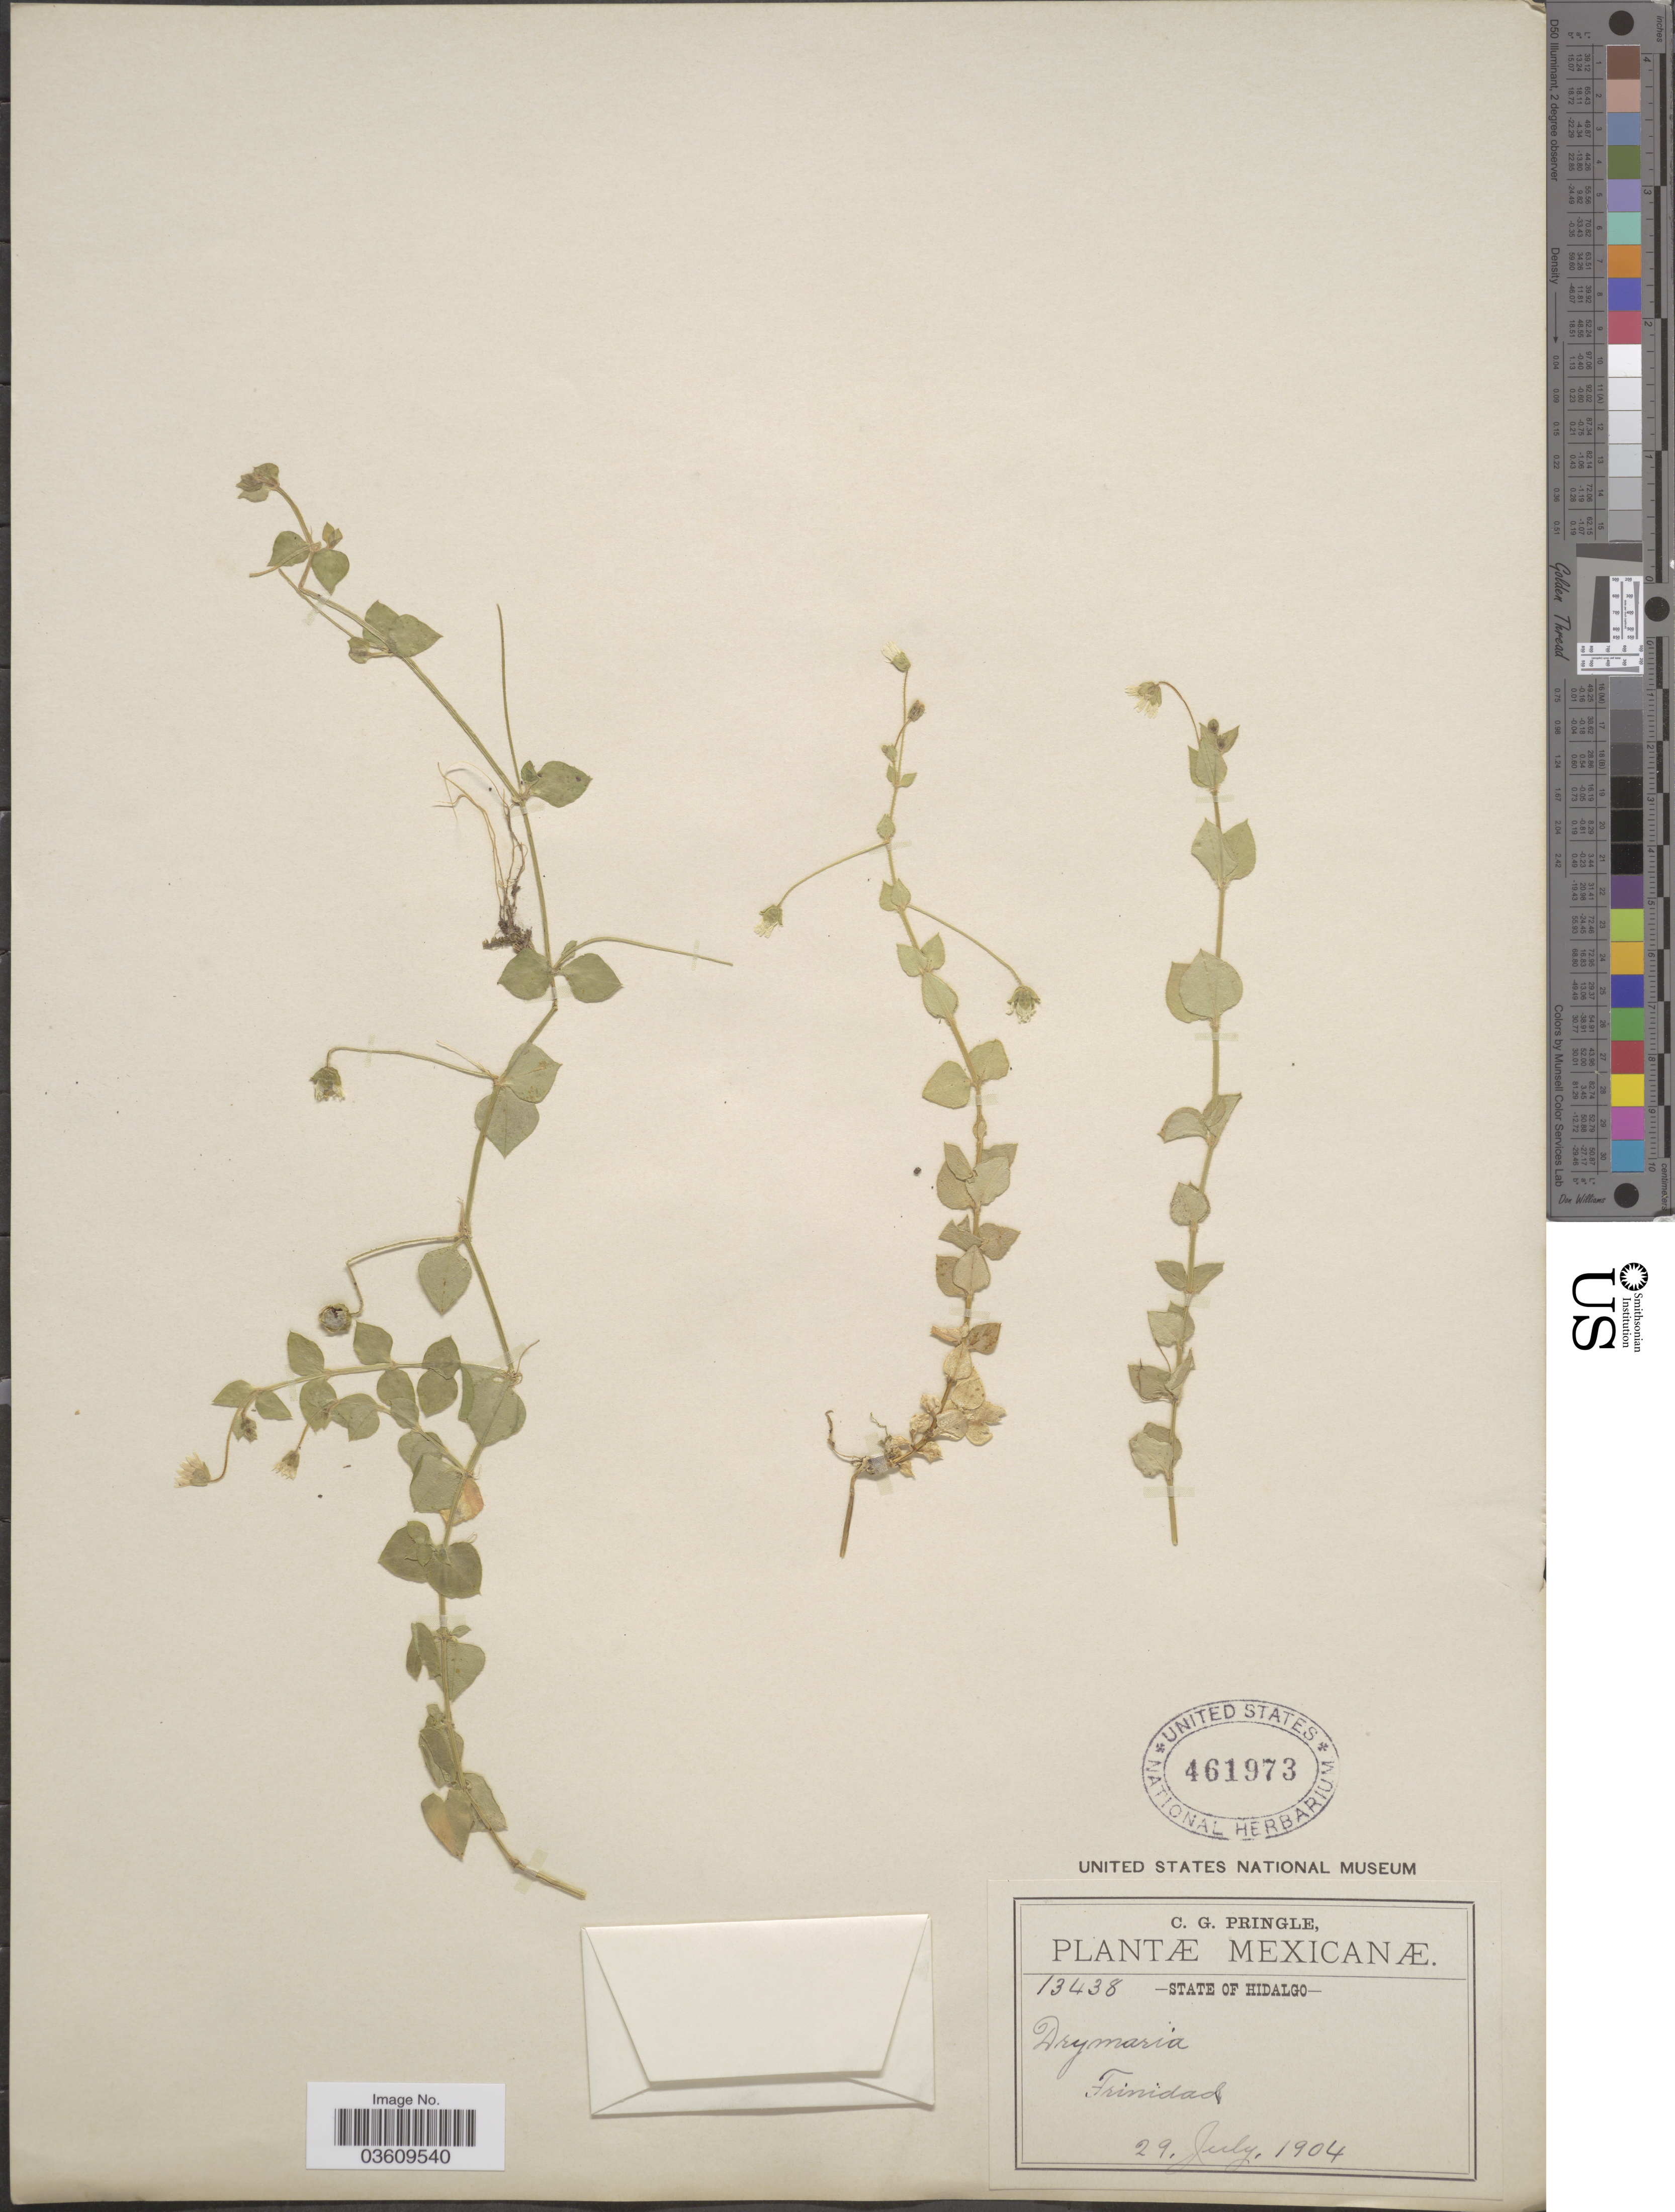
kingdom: Plantae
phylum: Tracheophyta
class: Magnoliopsida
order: Caryophyllales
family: Caryophyllaceae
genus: Stellaria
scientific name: Stellaria ovata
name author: Willd.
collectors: C. G. Pringle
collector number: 13438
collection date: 1904-07-29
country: Mexico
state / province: Hidalgo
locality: Trinidad.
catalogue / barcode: US 461973